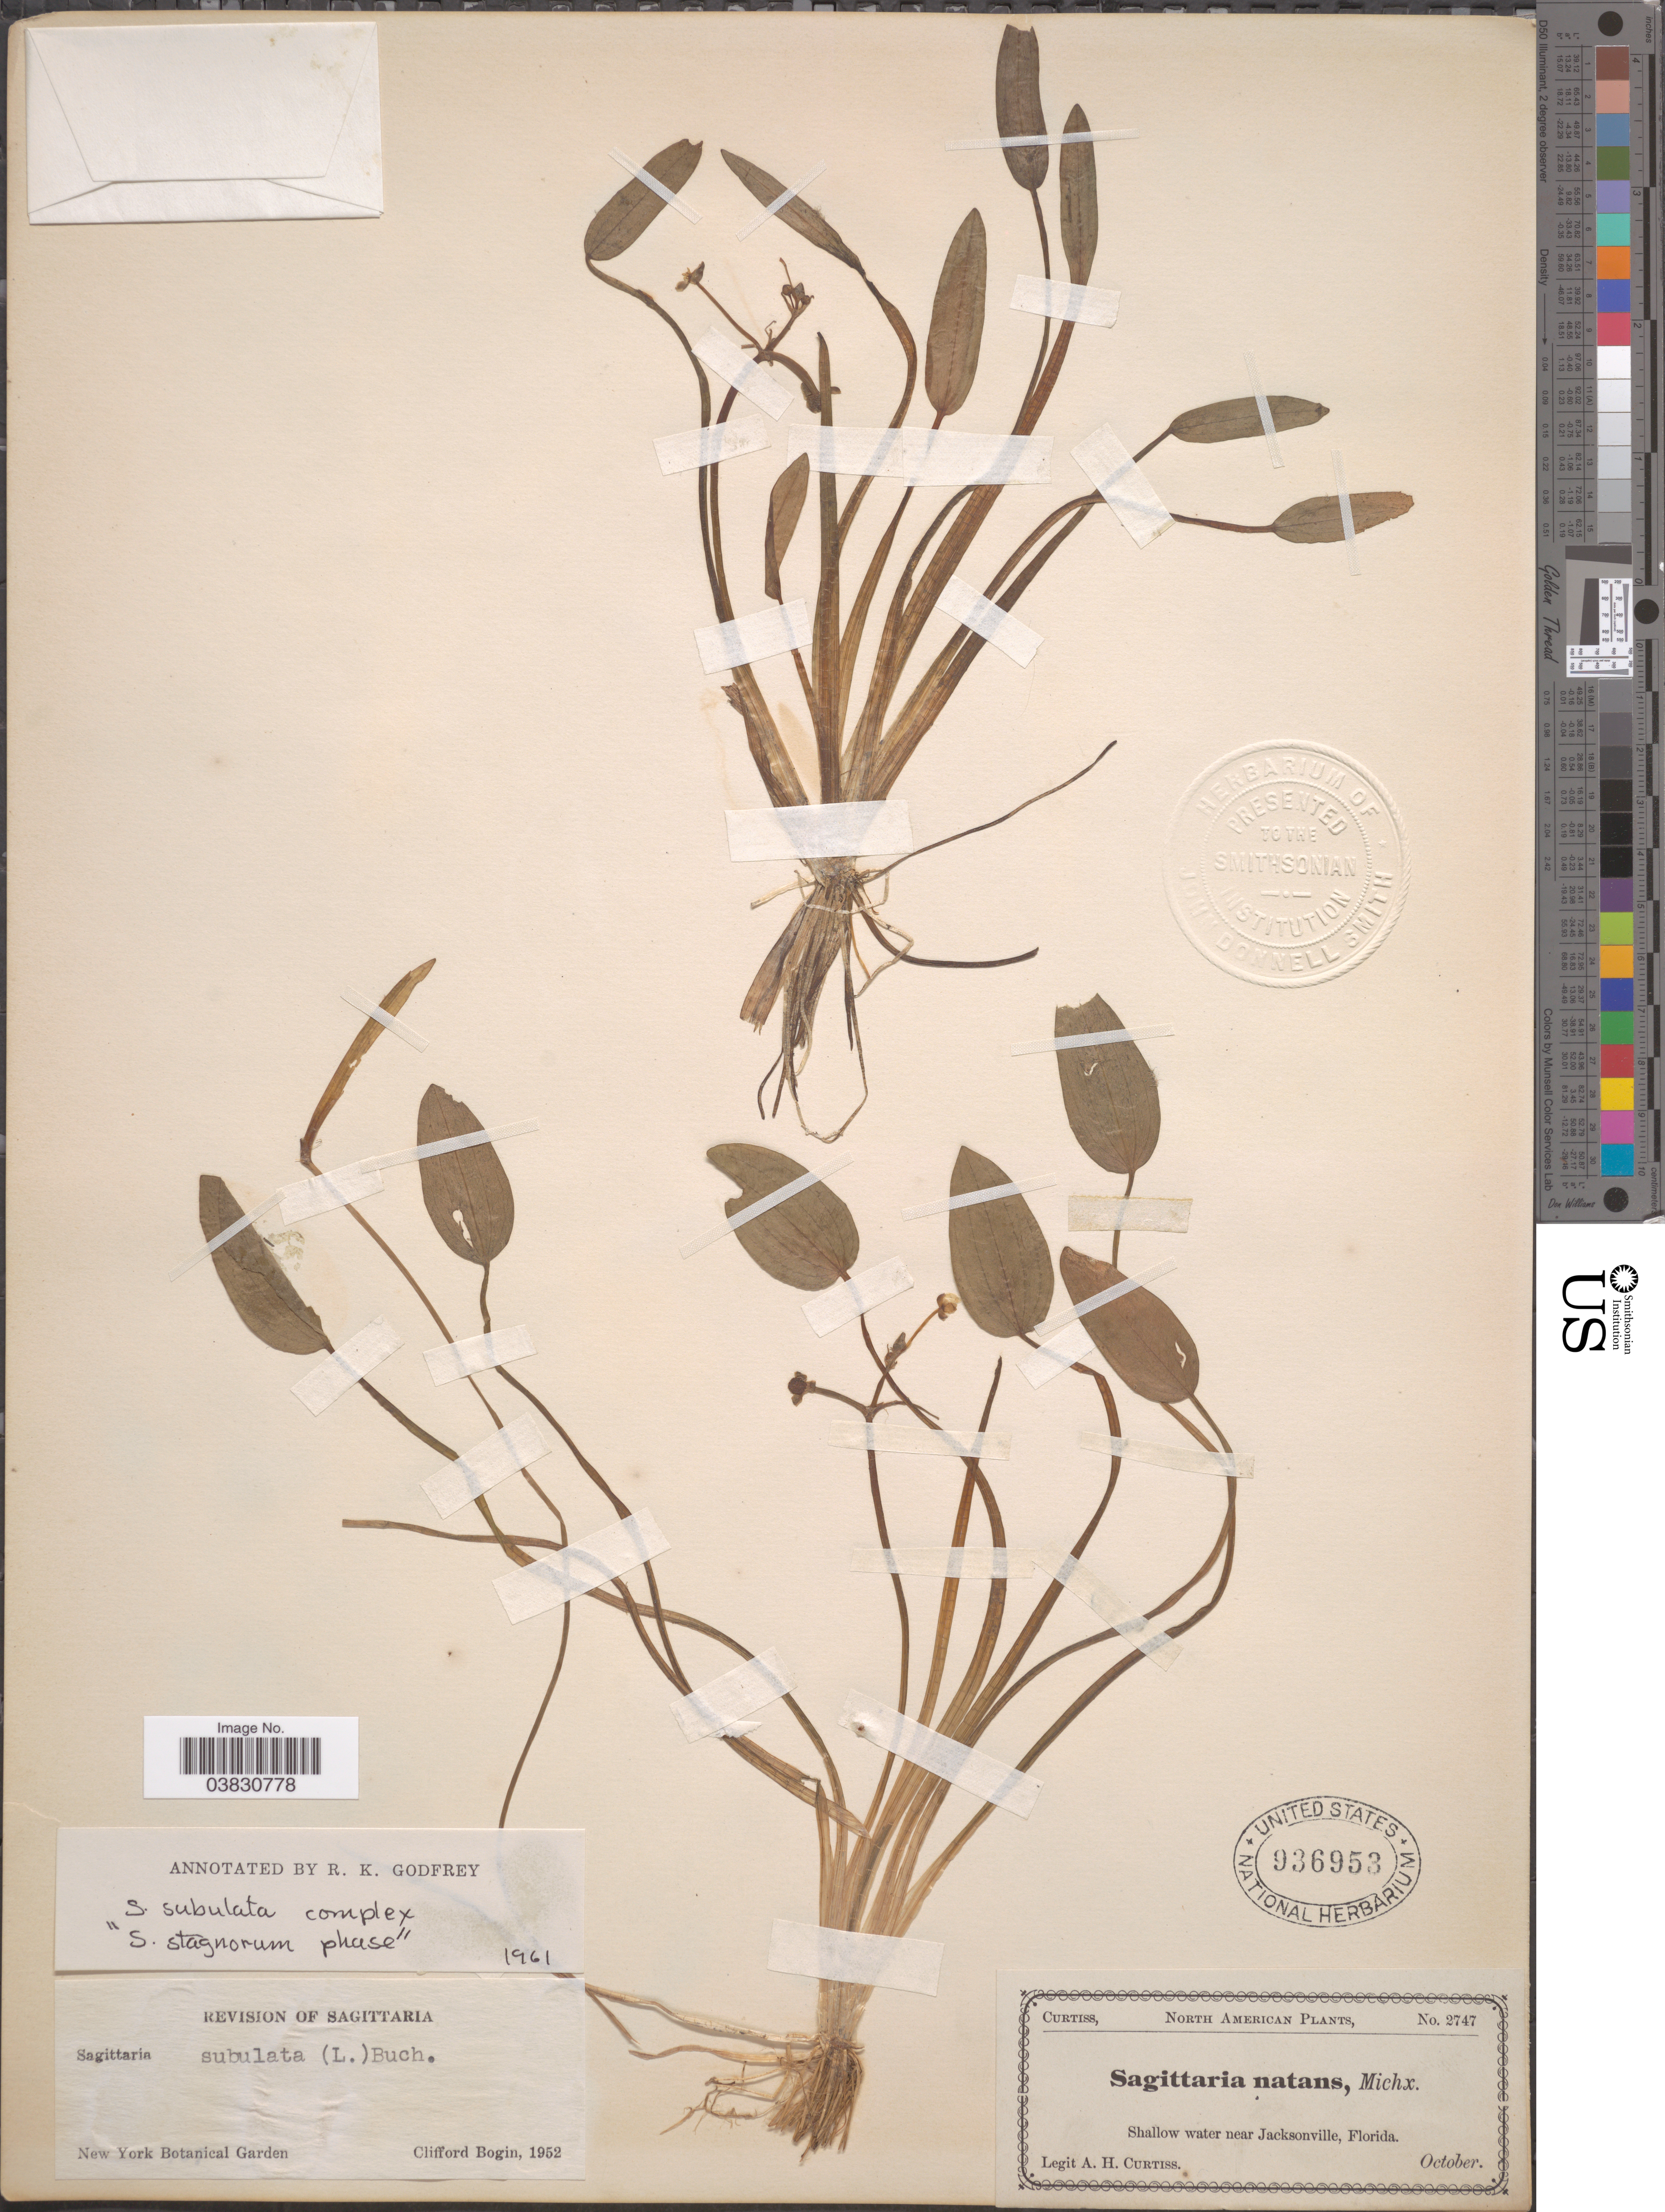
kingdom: Plantae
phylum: Tracheophyta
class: Liliopsida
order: Alismatales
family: Alismataceae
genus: Sagittaria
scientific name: Sagittaria subulata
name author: (L.) Buchenau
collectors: A. H. Curtiss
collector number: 2747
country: United States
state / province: Florida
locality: Shallow water near Jacksonville.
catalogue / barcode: US 936953